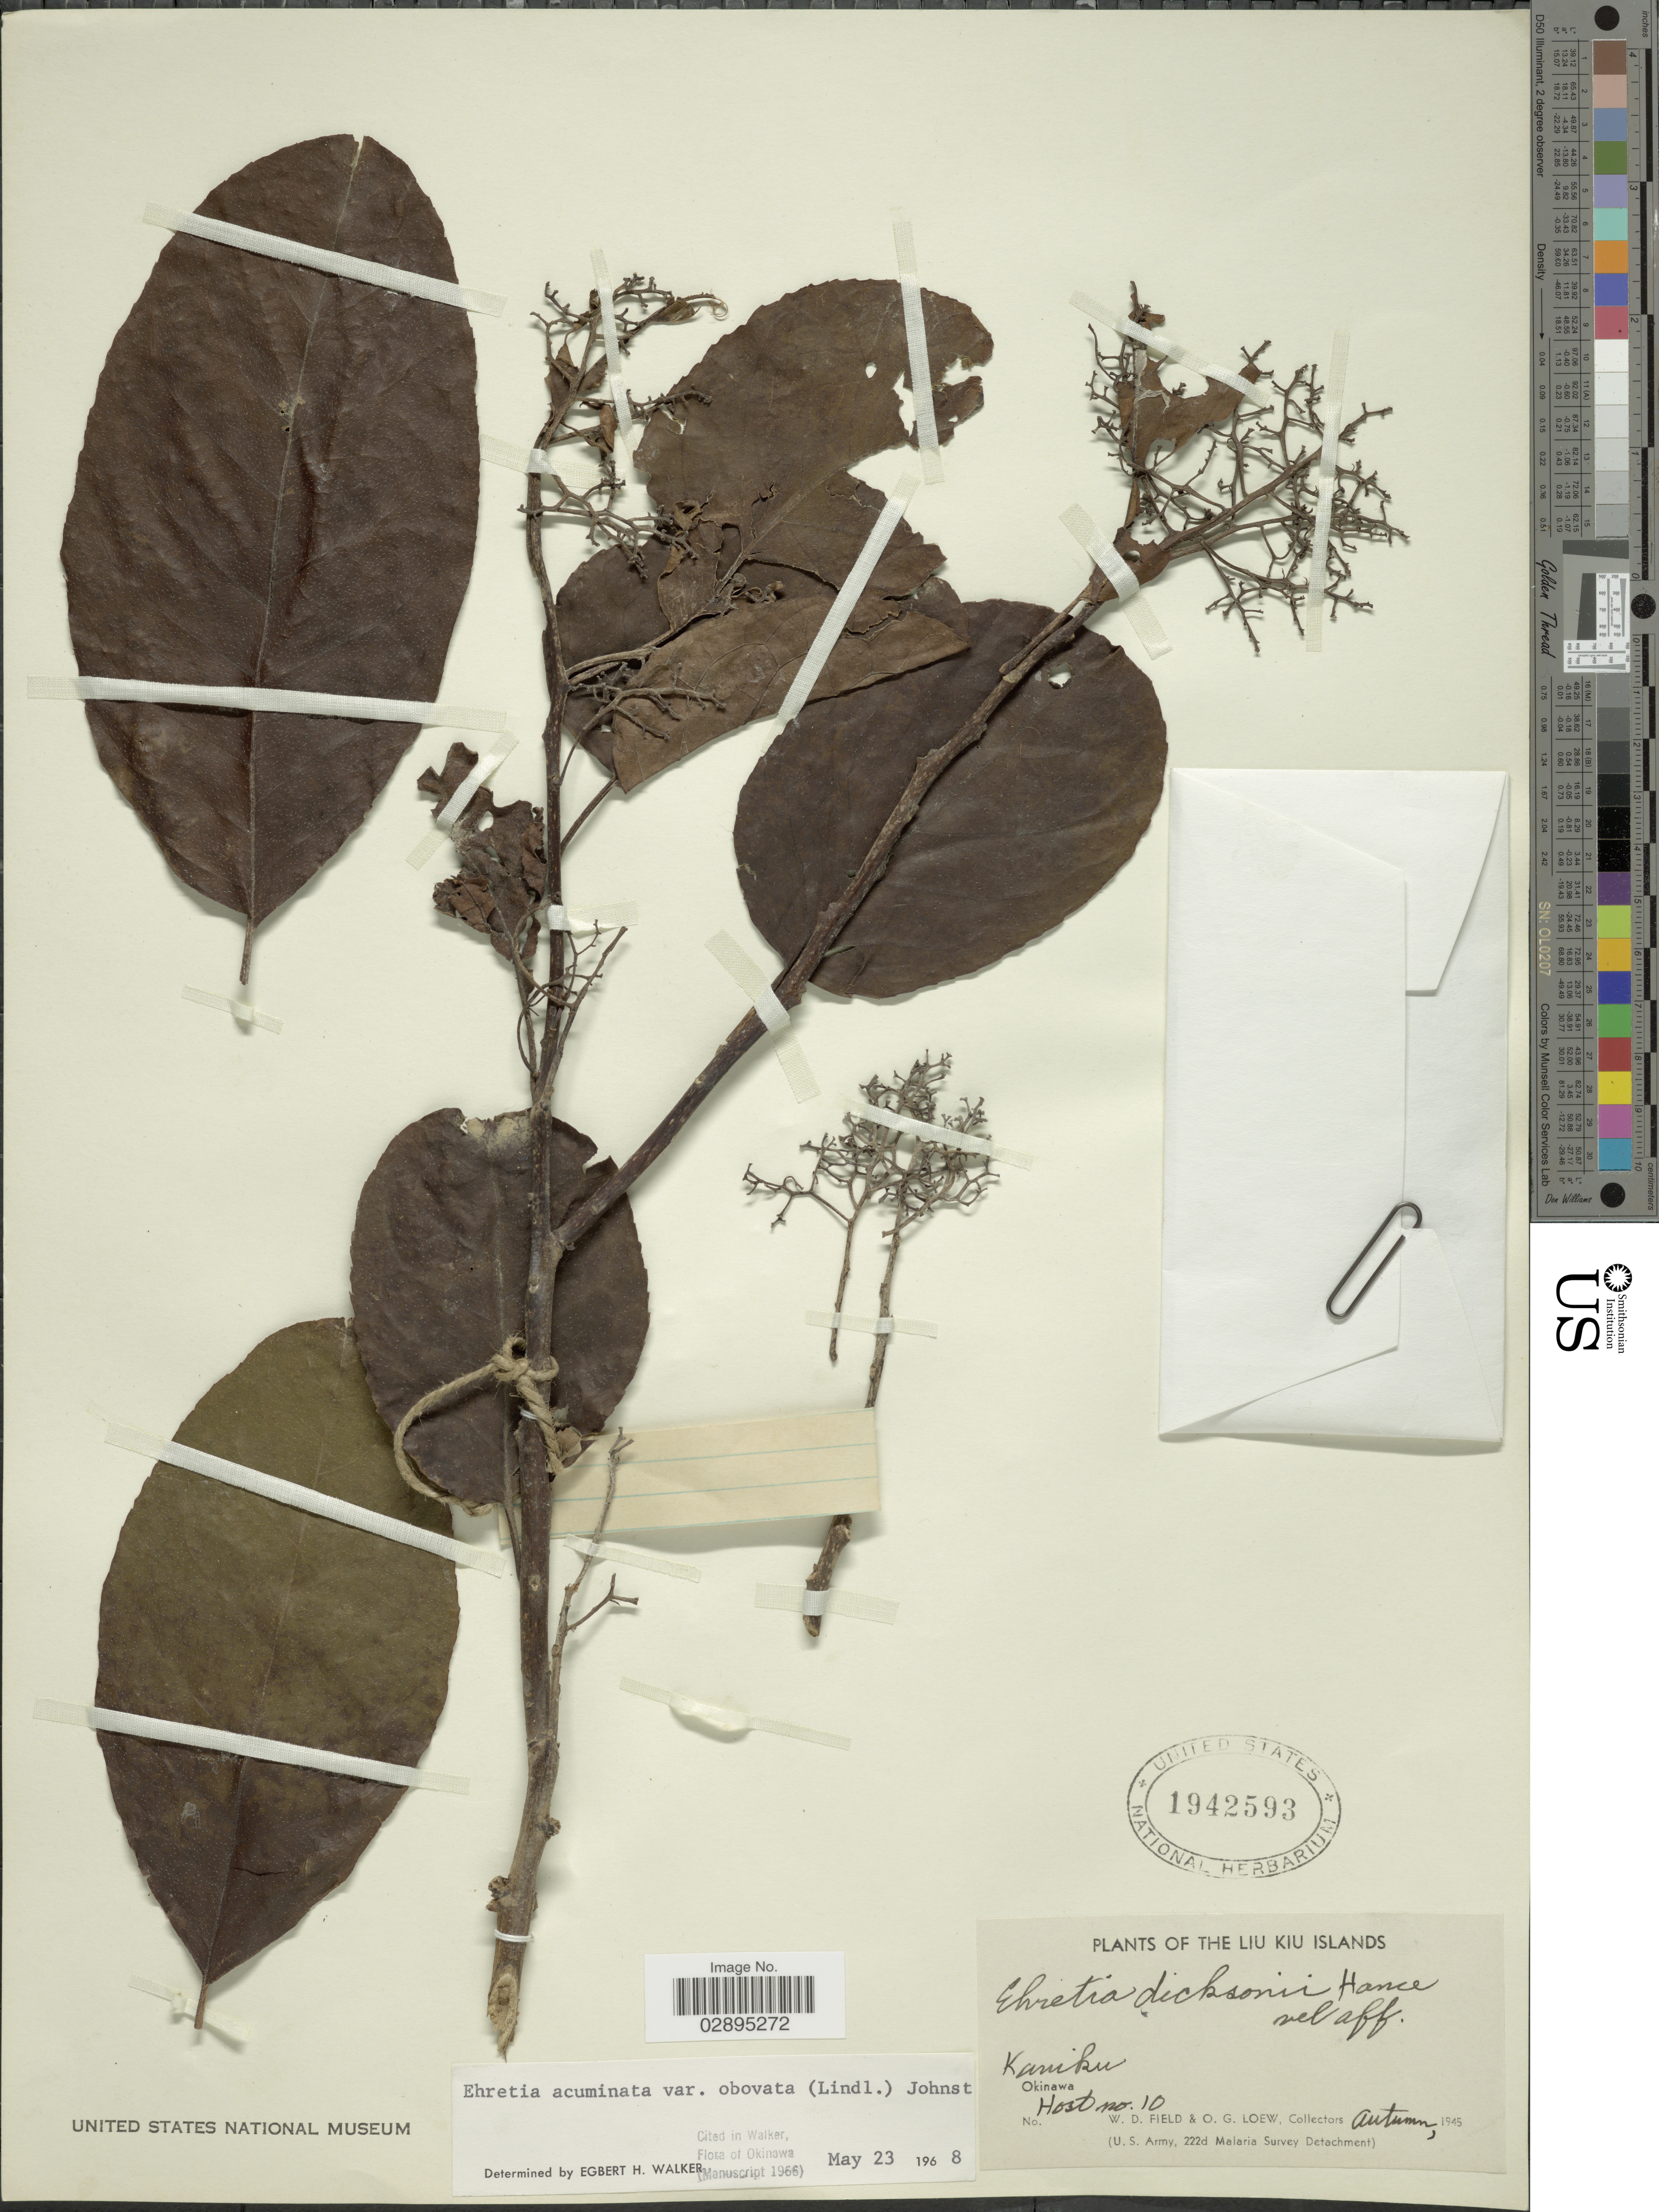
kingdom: Plantae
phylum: Tracheophyta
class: Magnoliopsida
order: Boraginales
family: Ehretiaceae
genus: Ehretia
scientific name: Ehretia acuminata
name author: R. Br.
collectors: W. D. Field & O. G. Loew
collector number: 10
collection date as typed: Autumn, 1945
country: Japan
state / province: Okinawa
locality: Liu Kiu Islands. Kaniku.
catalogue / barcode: US 1942593